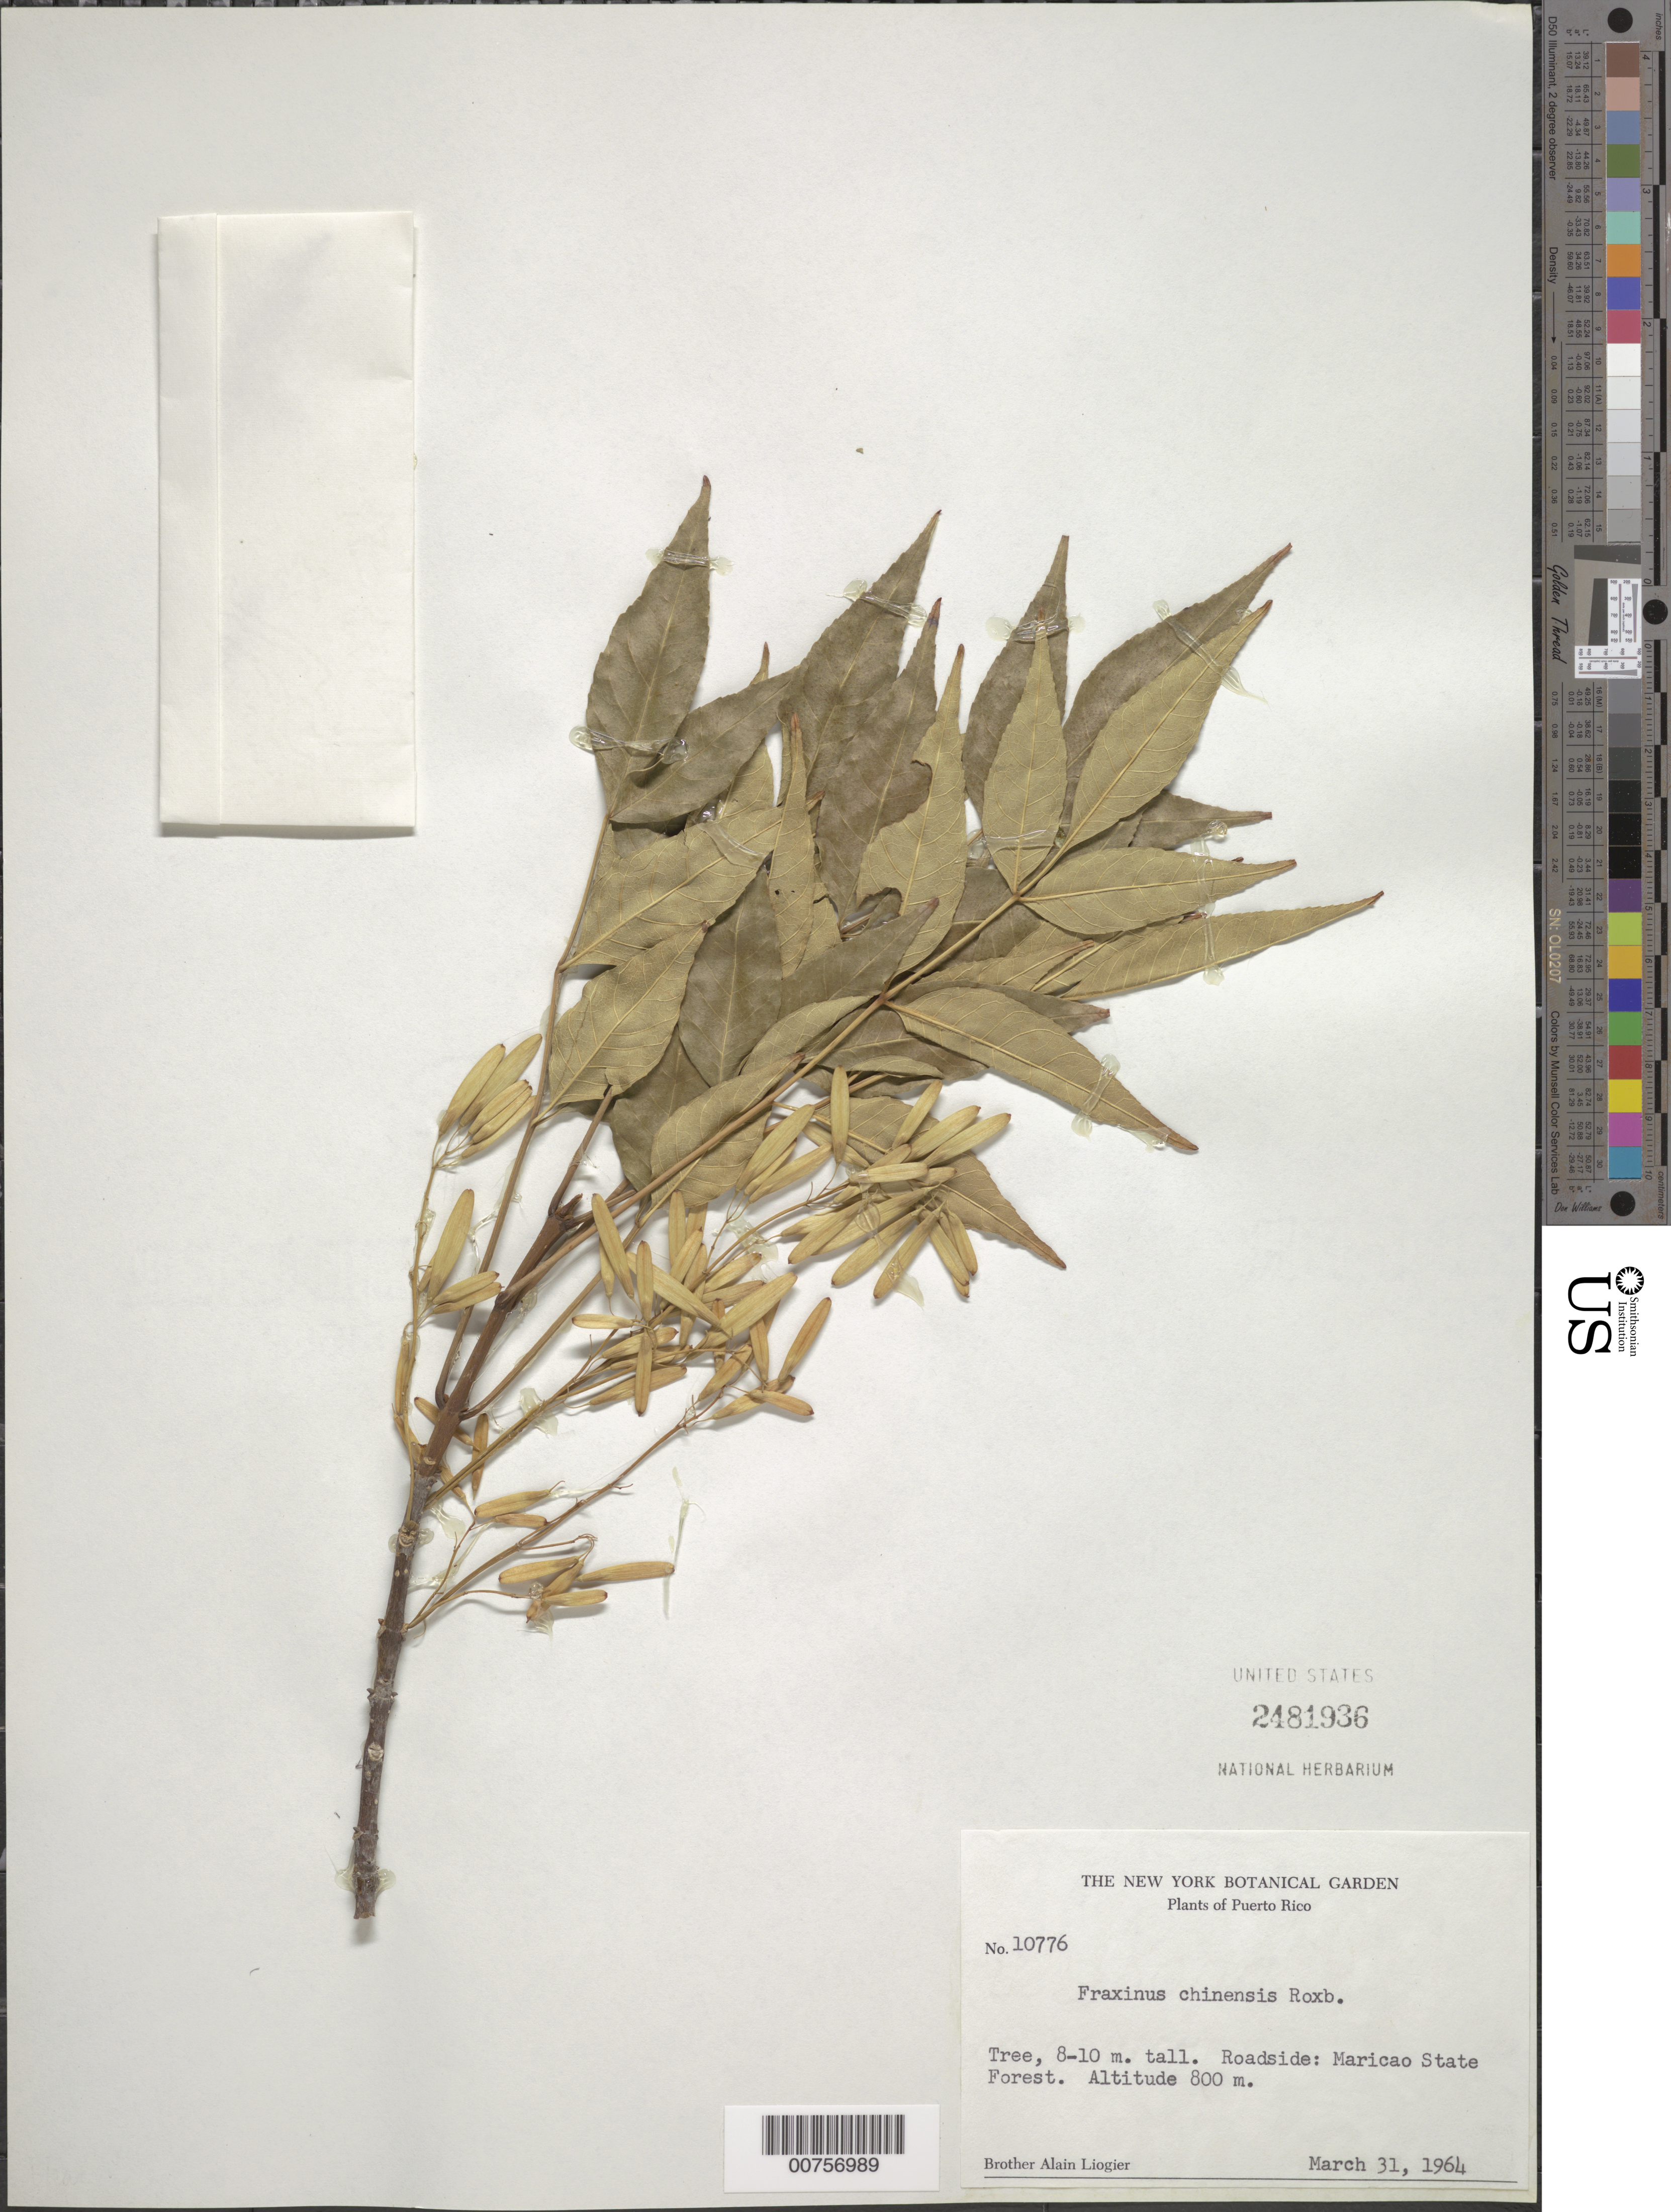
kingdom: Plantae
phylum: Tracheophyta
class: Magnoliopsida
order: Lamiales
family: Oleaceae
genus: Fraxinus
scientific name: Fraxinus chinensis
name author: Roxb.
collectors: A. H. Liogier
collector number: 10776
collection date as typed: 31 Mar 1964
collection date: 1964-03-31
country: Puerto Rico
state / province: Maricao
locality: Maricao State Forest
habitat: Roadside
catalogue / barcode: US 2481936